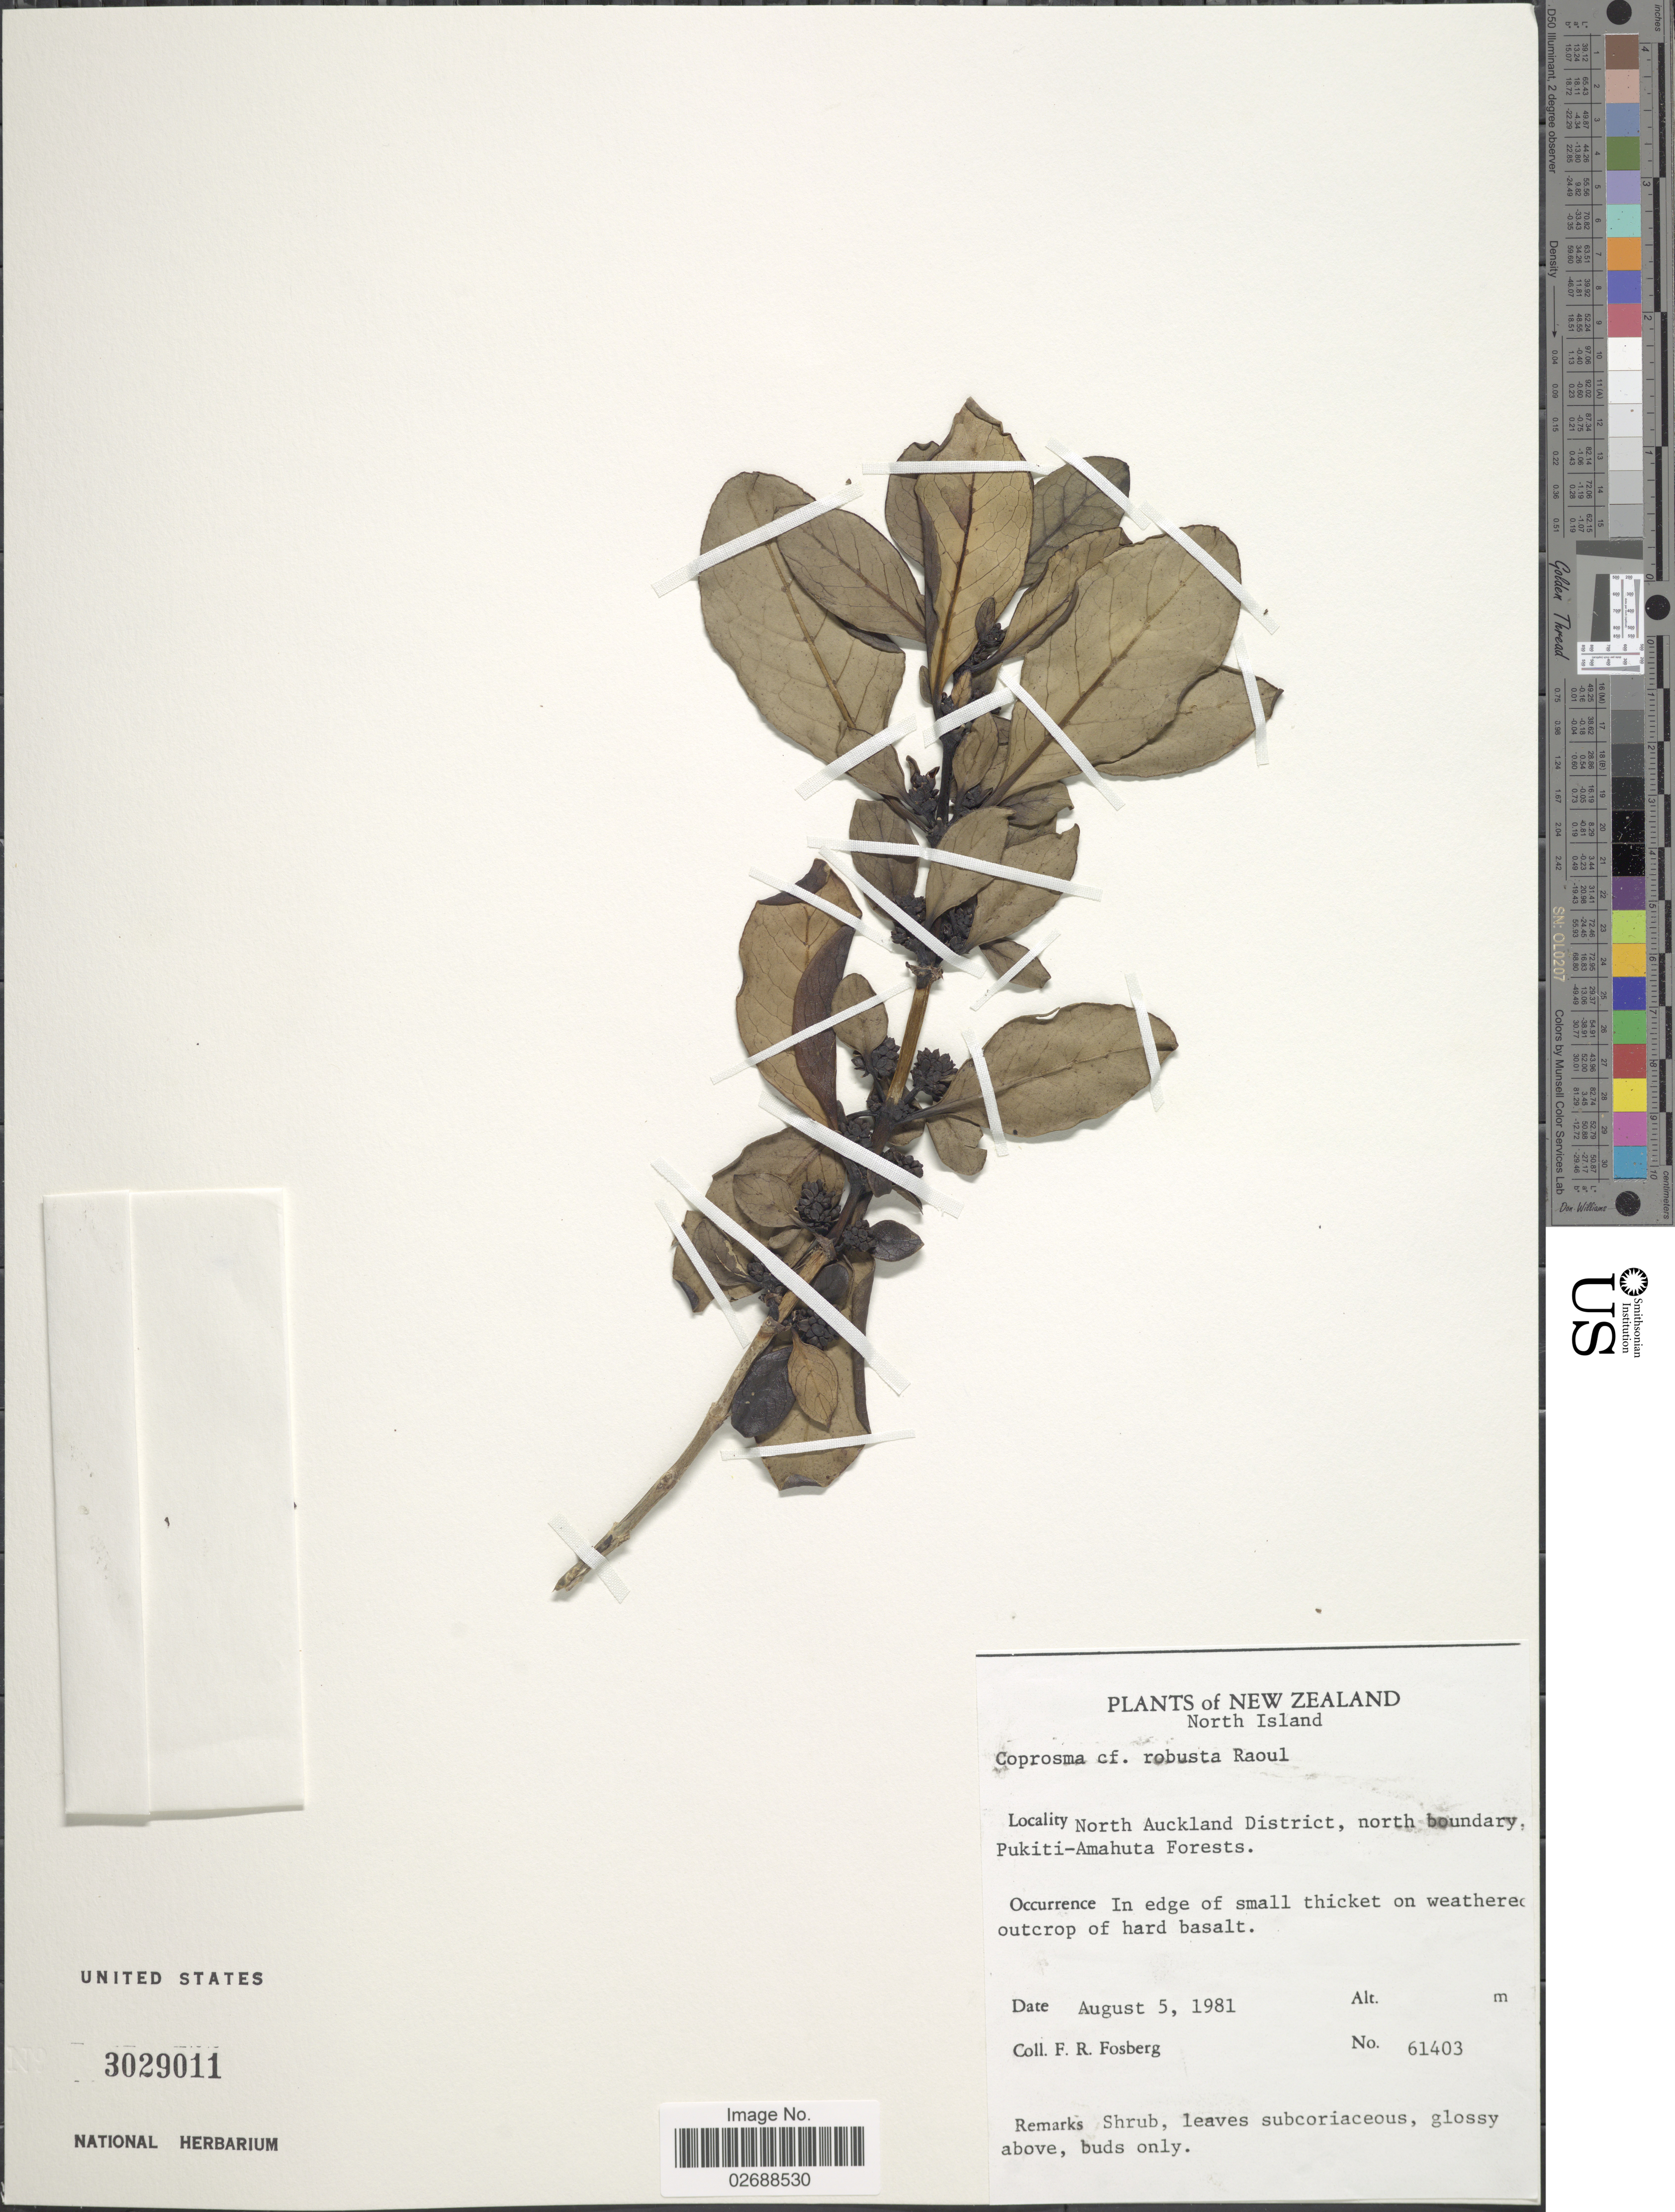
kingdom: Plantae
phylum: Tracheophyta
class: Magnoliopsida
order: Gentianales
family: Rubiaceae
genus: Coprosma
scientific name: Coprosma robusta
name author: Raoul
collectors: F. R. Fosberg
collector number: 61403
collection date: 1981-08-05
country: New Zealand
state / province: Auckland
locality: North Island, North Auckland District, north boundary, Pukiti-Amahuta Forests, in edge of small thicket..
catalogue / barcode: US 3029011